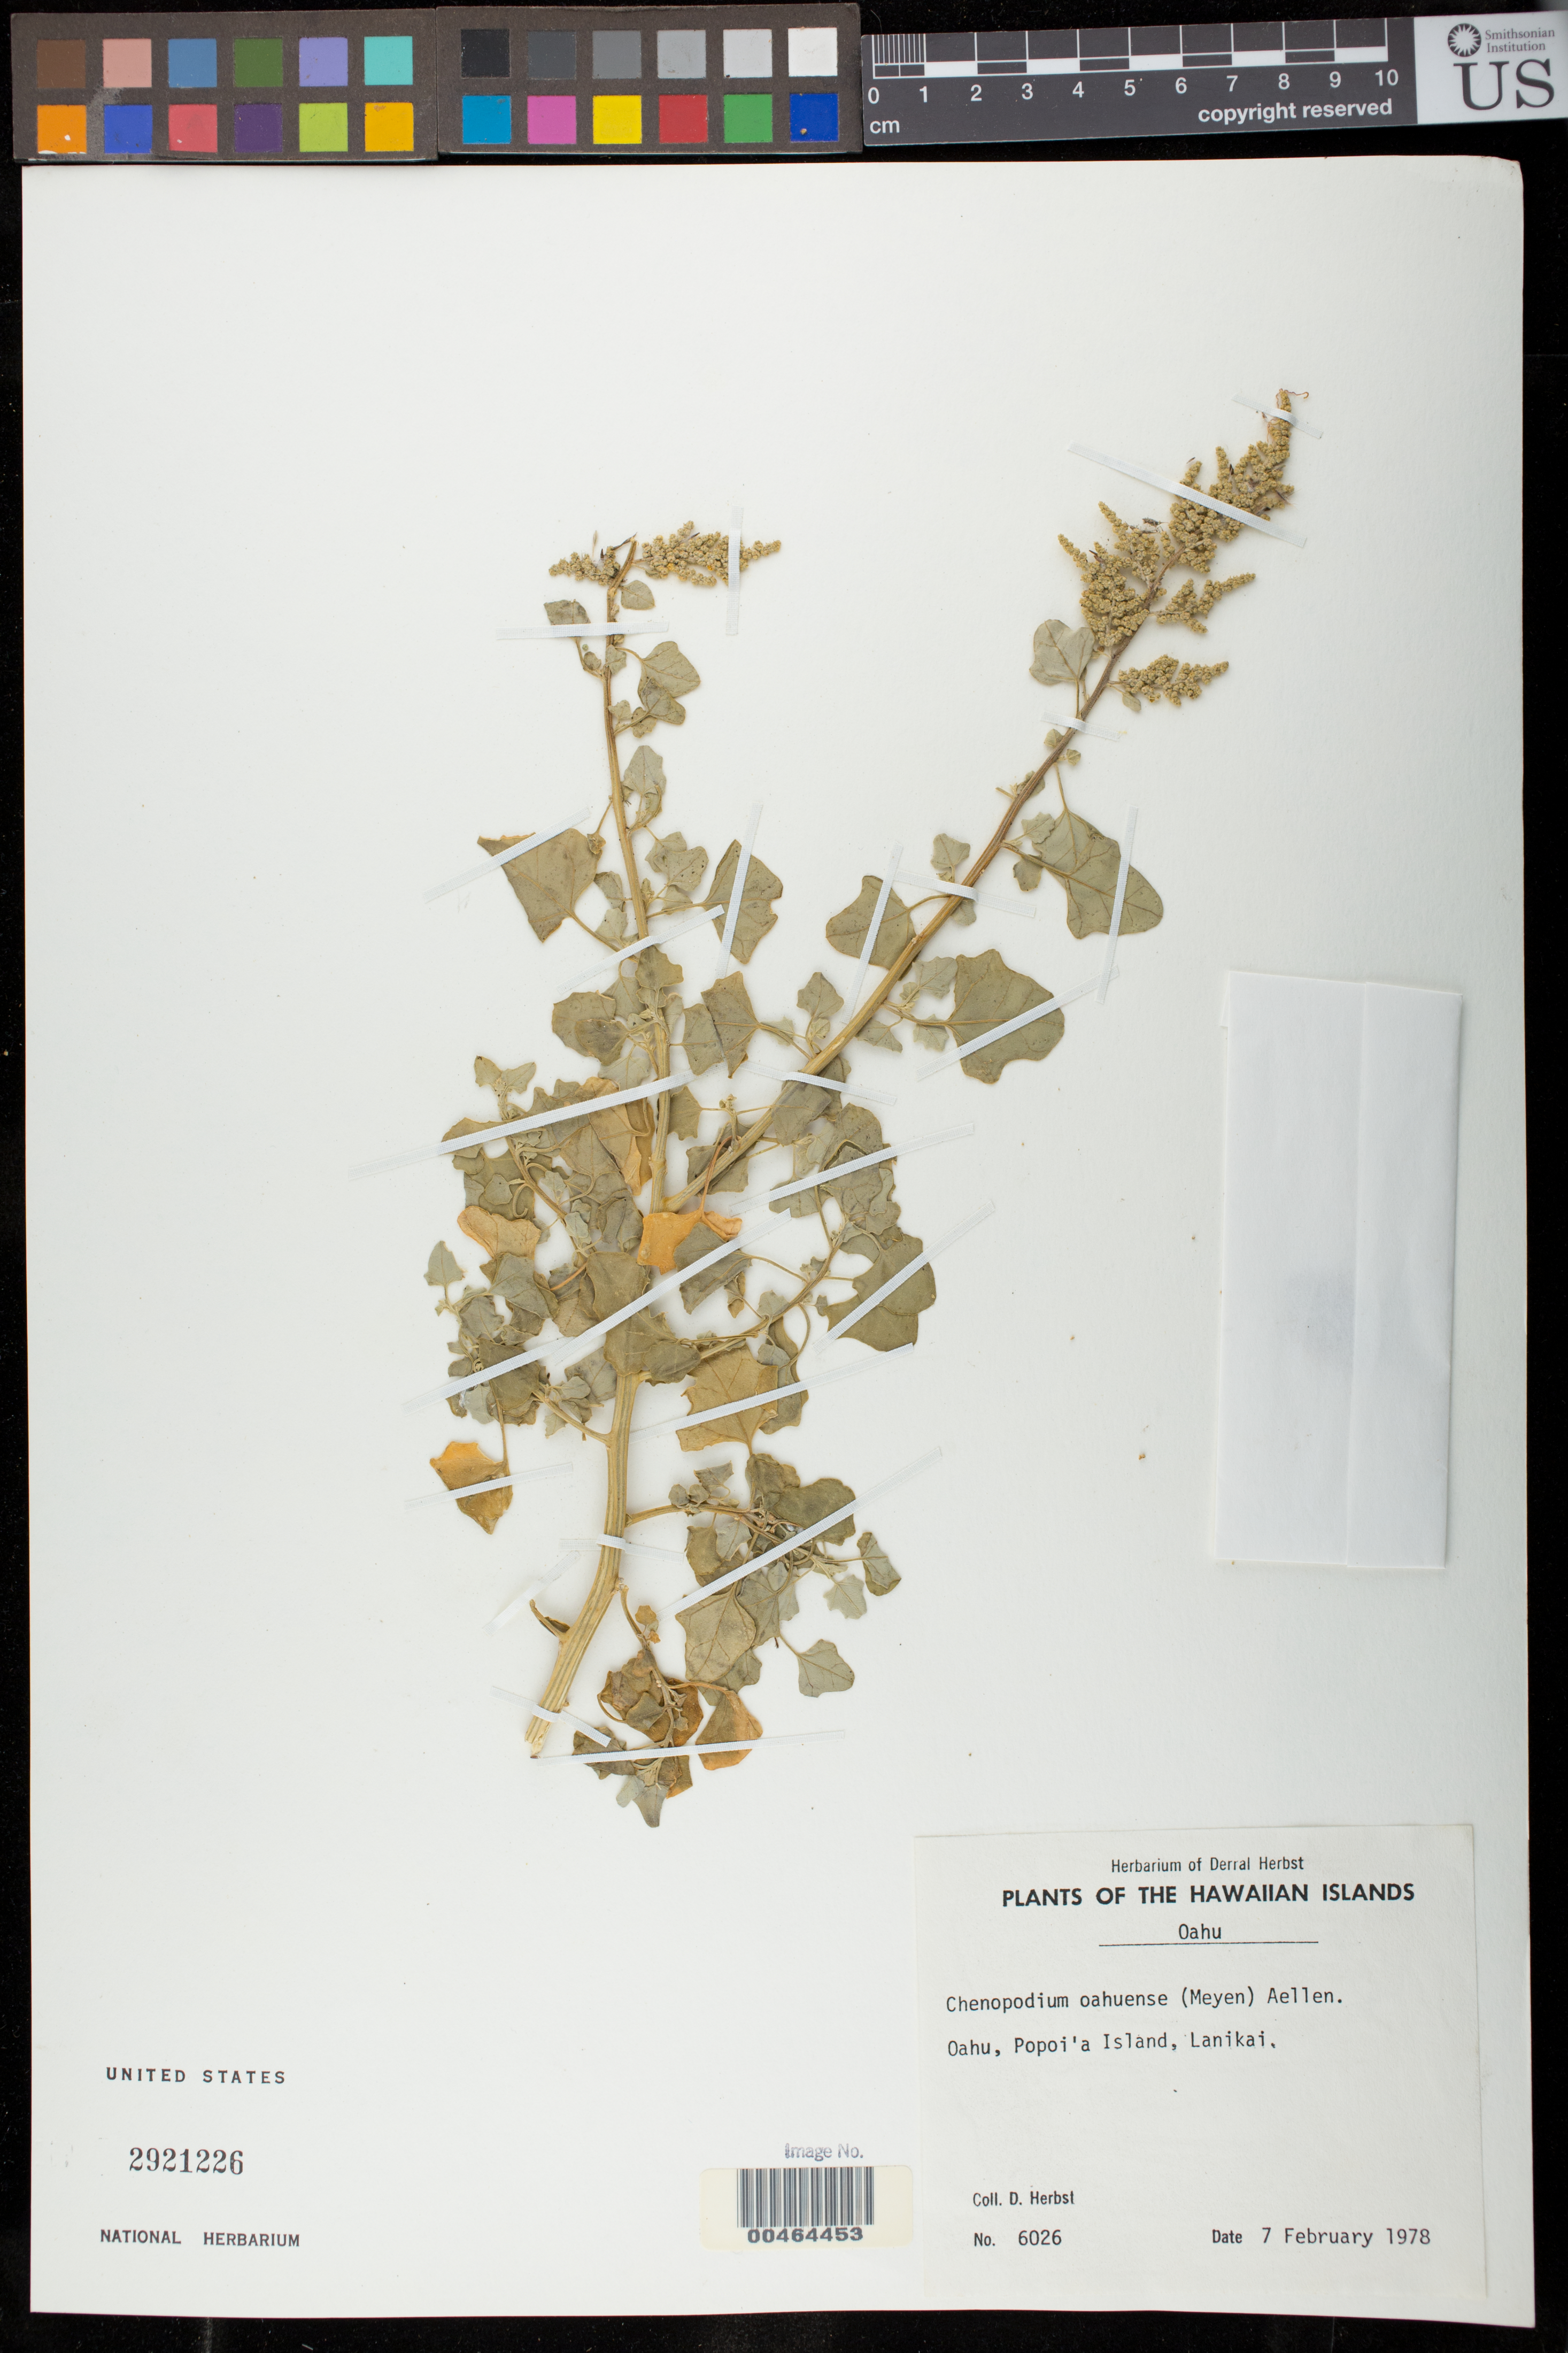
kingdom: Plantae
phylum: Tracheophyta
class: Magnoliopsida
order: Caryophyllales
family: Amaranthaceae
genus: Chenopodium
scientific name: Chenopodium oahuense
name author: (Meyen) Aellen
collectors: D. R. Herbst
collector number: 6026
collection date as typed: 7 Feb 1978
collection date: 1978-02-07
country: United States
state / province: Hawaii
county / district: Honolulu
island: Oahu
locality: Popoi'a Island, Lanikai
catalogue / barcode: US 2921226